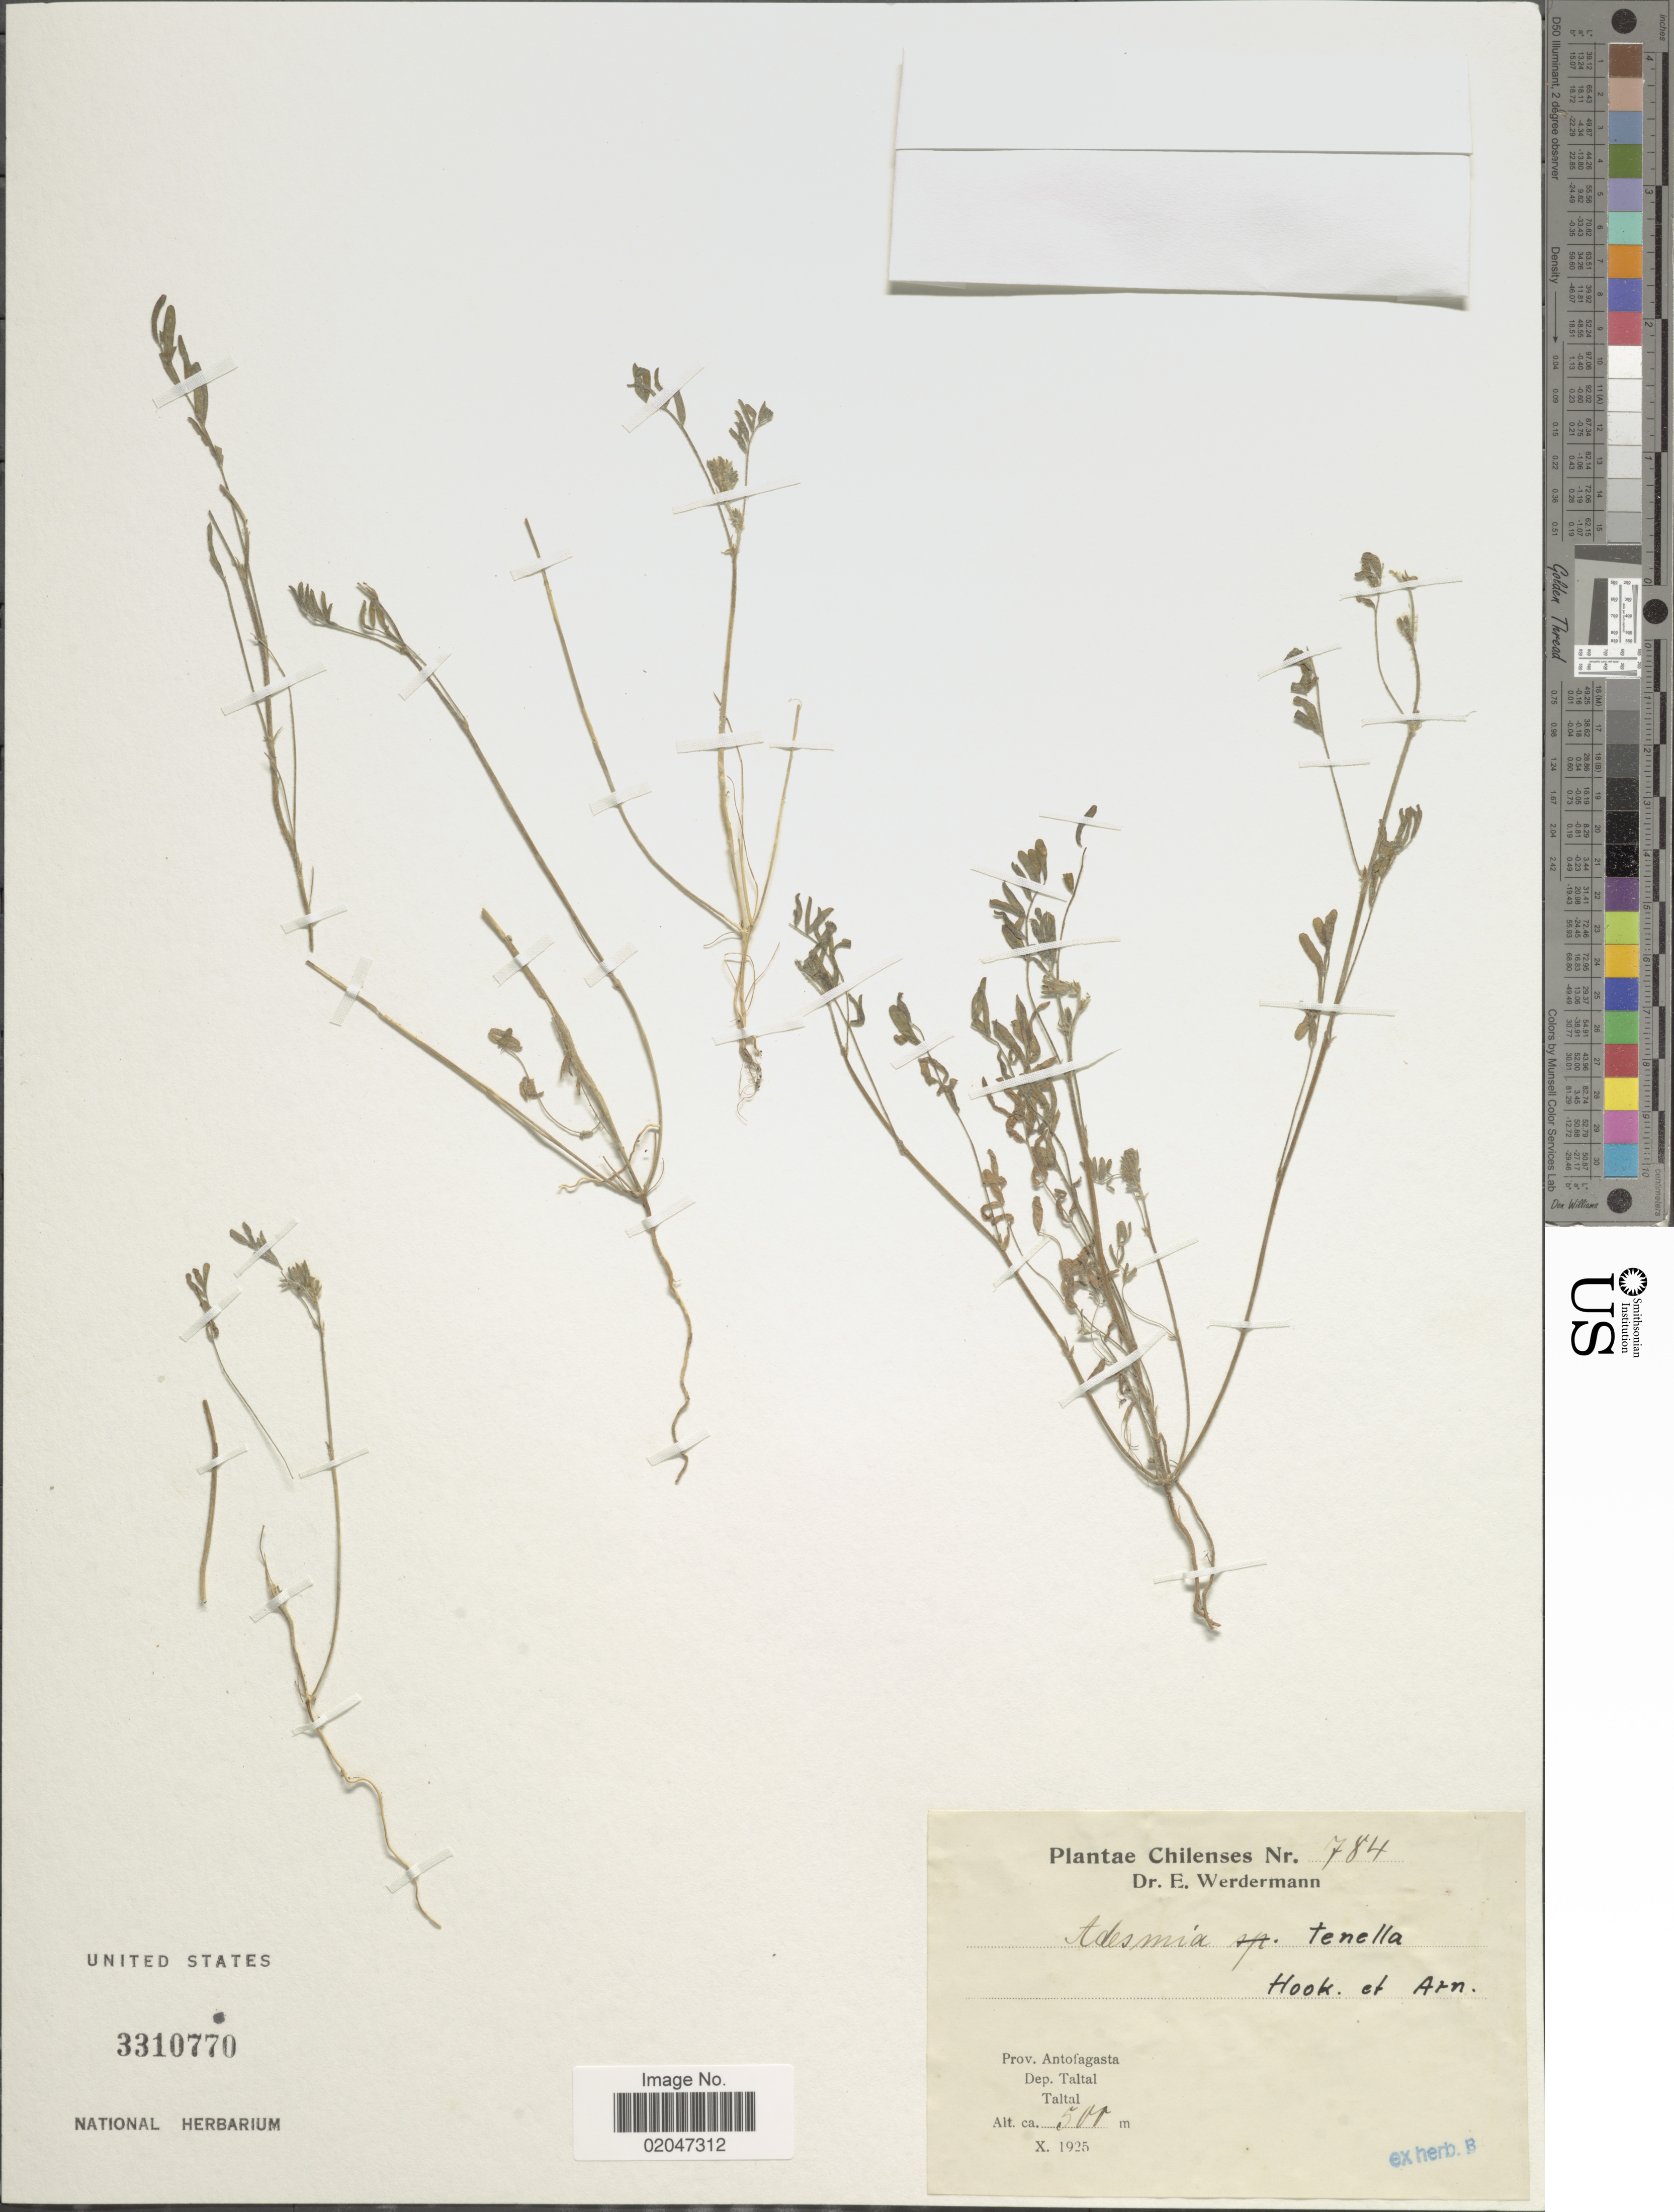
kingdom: Plantae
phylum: Tracheophyta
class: Magnoliopsida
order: Fabales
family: Fabaceae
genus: Adesmia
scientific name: Adesmia tenella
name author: Hook. & Arn.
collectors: E. Werdermann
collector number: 784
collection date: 1925-10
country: Chile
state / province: Antofagasta (II)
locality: Dep. Taltal, Taltal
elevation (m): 500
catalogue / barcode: US 3310770